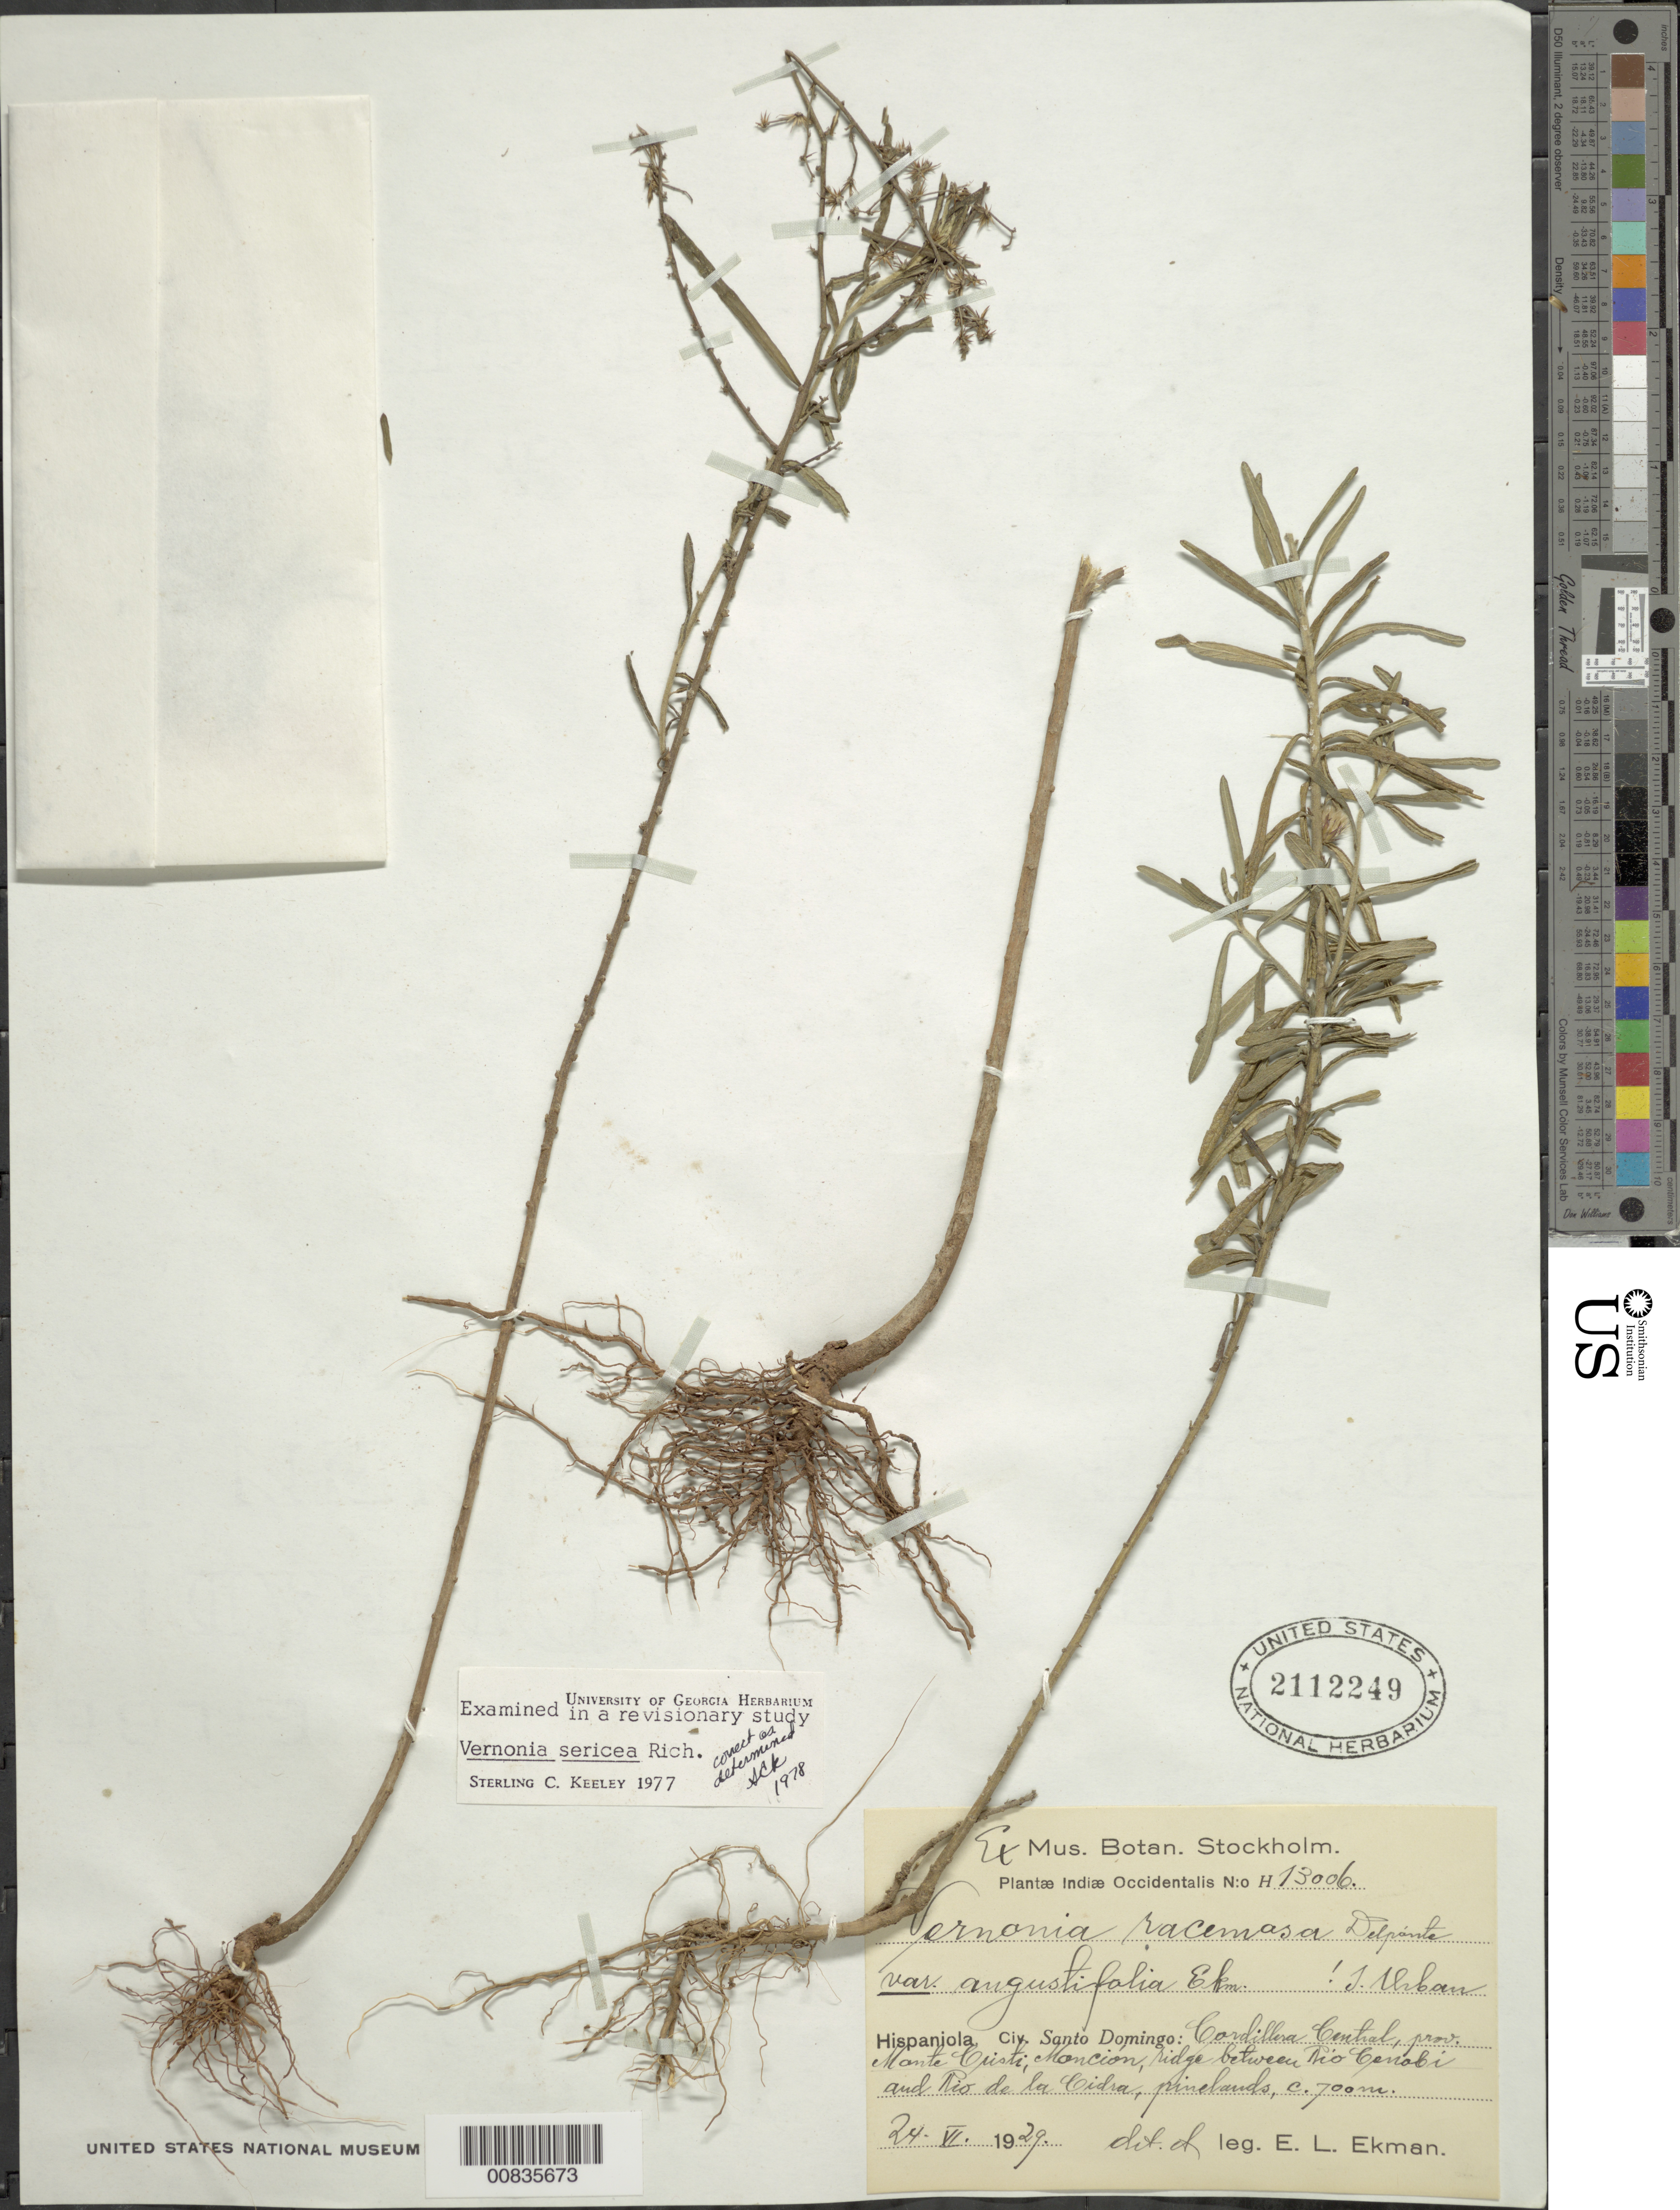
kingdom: Plantae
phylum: Tracheophyta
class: Magnoliopsida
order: Asterales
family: Asteraceae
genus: Lepidaploa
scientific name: Lepidaploa sericea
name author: (Rich.) H. Rob.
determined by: Keeley, S. C.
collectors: E. L. Ekman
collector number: H 13006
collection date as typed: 24 Jun 1929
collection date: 1929-06-24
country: Dominican Republic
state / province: Monte Cristi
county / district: Monción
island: Hispaniola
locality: Ridge between Rio Cenobi and Rio de la Cidra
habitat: Pinelands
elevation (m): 700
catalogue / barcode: US 2112249